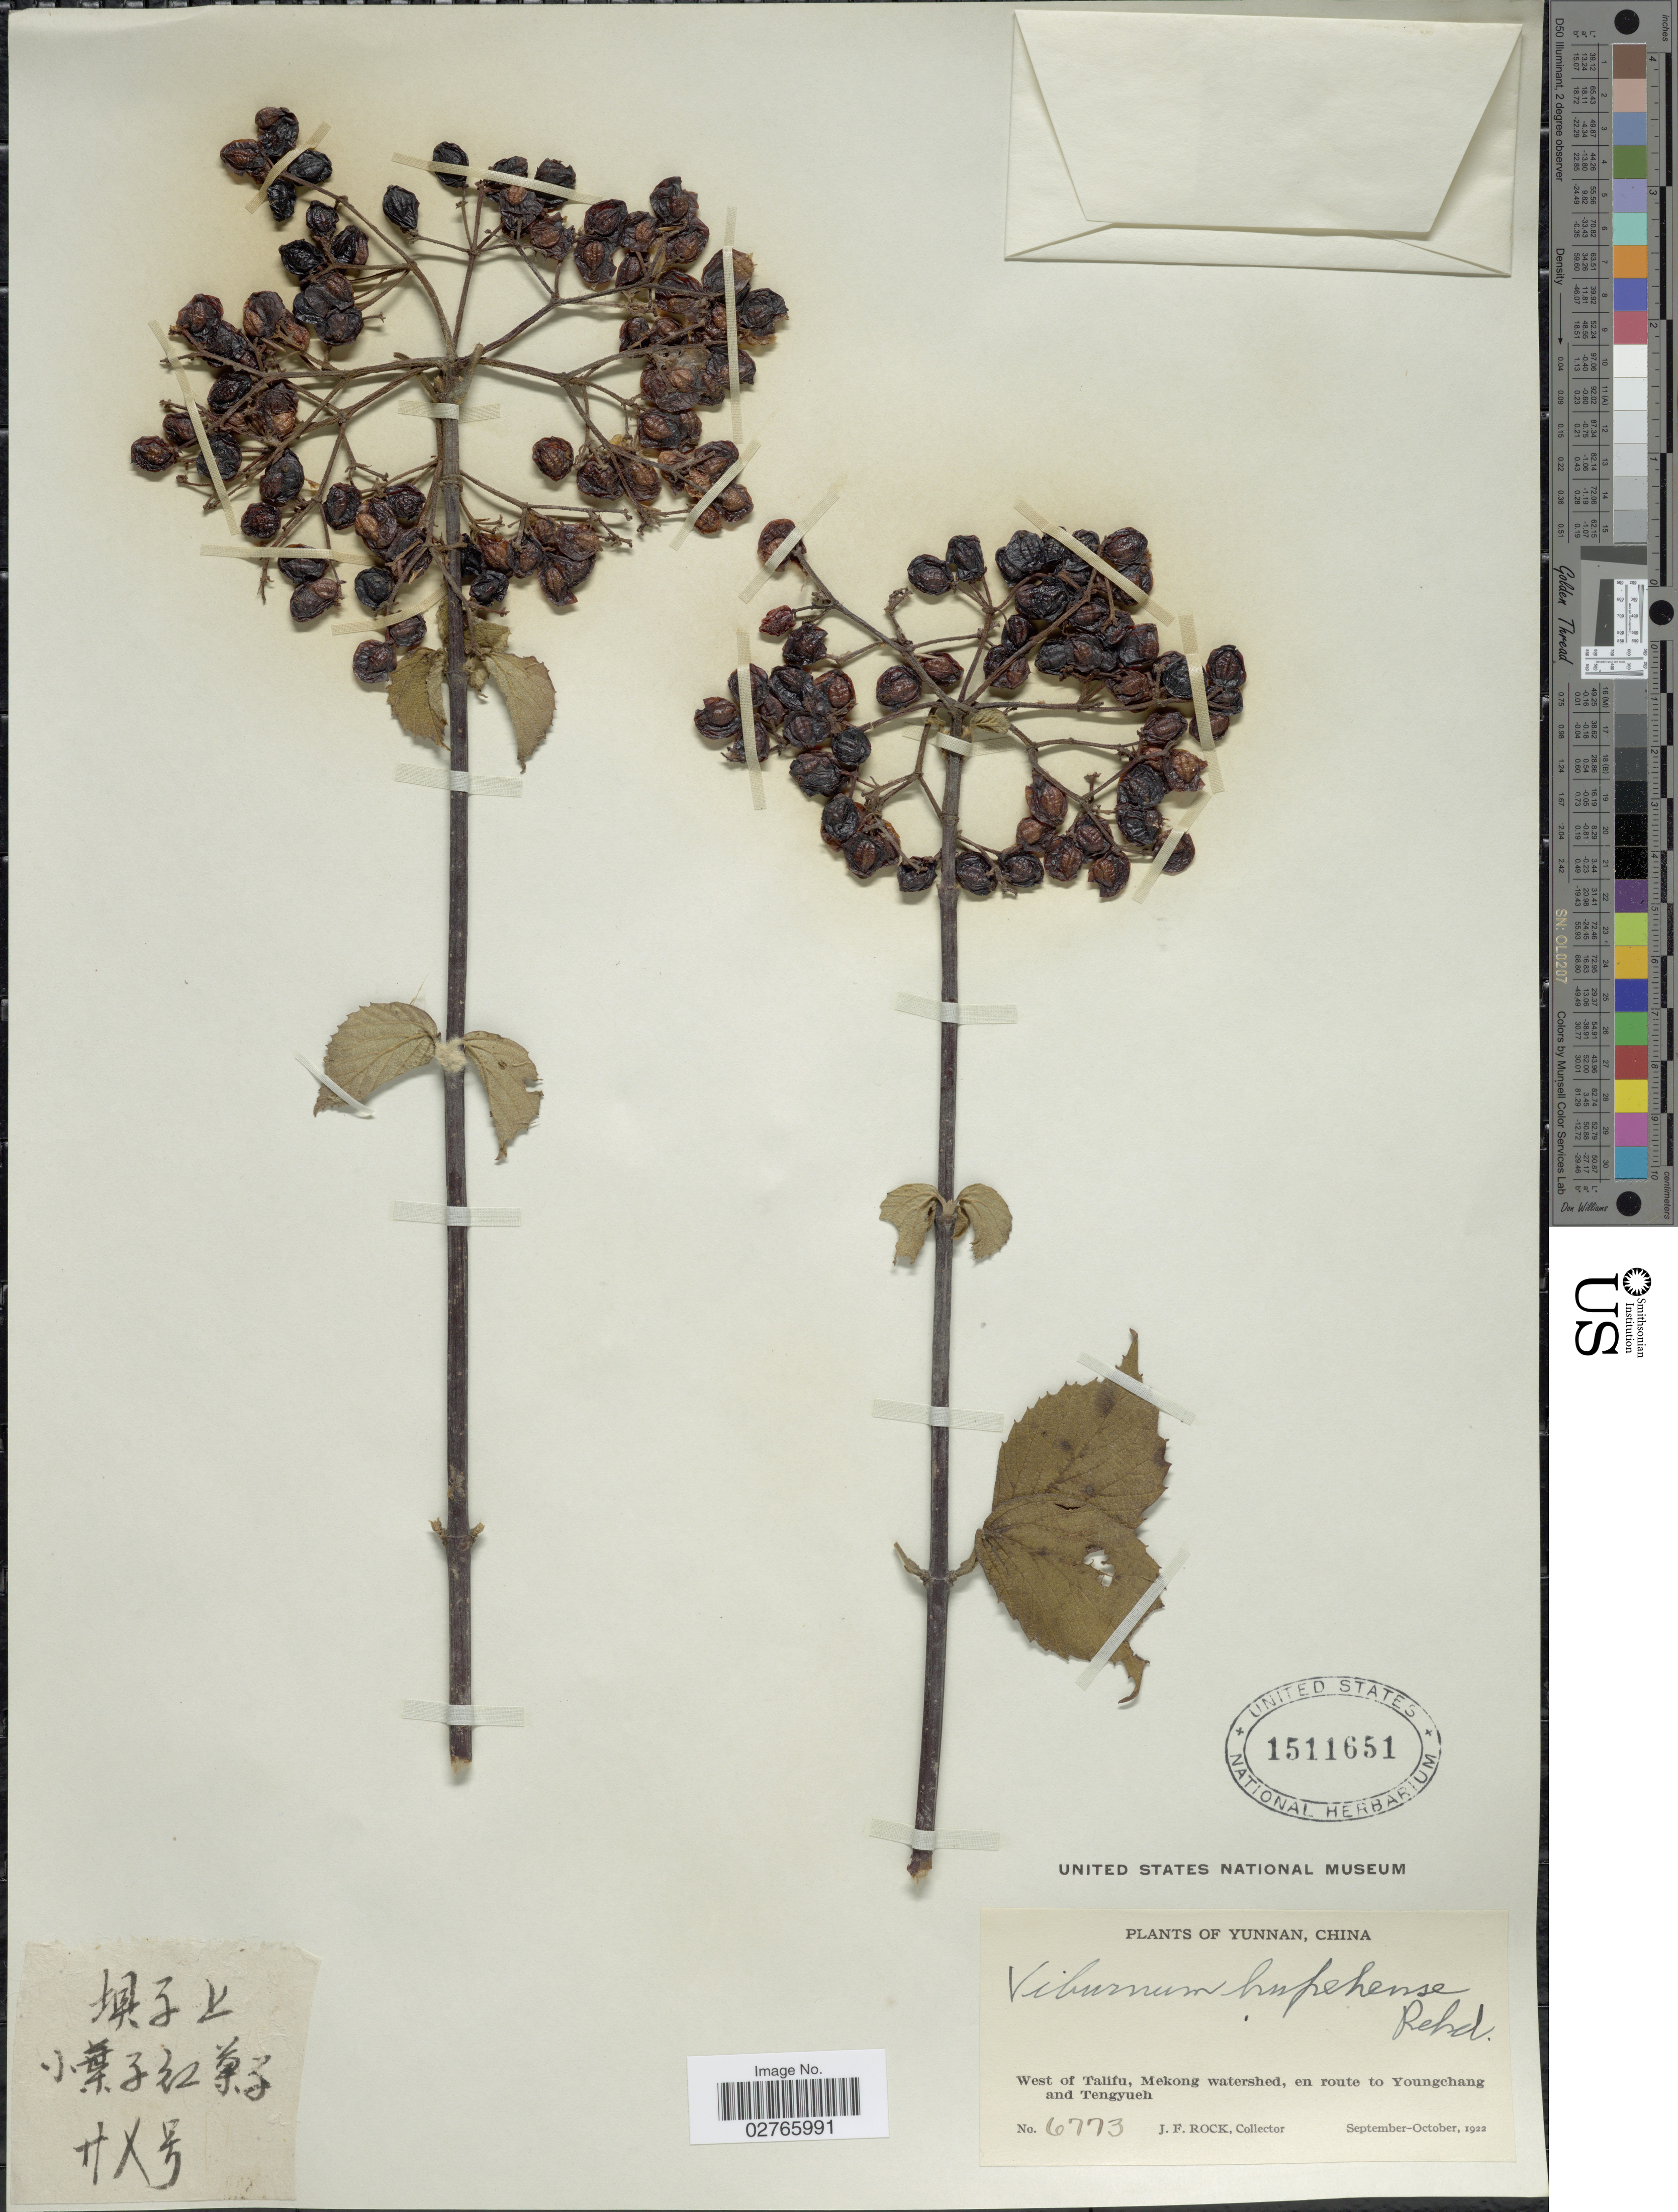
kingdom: Plantae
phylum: Tracheophyta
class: Magnoliopsida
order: Dipsacales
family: Viburnaceae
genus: Viburnum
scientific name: Viburnum hupehense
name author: Rehder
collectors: J. Rock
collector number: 6773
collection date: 1922-09/1922-10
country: China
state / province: Yunnan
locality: West of Talifu, Mekong watershed, en route to Youngchang and Tengyueh.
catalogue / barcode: US 1511651